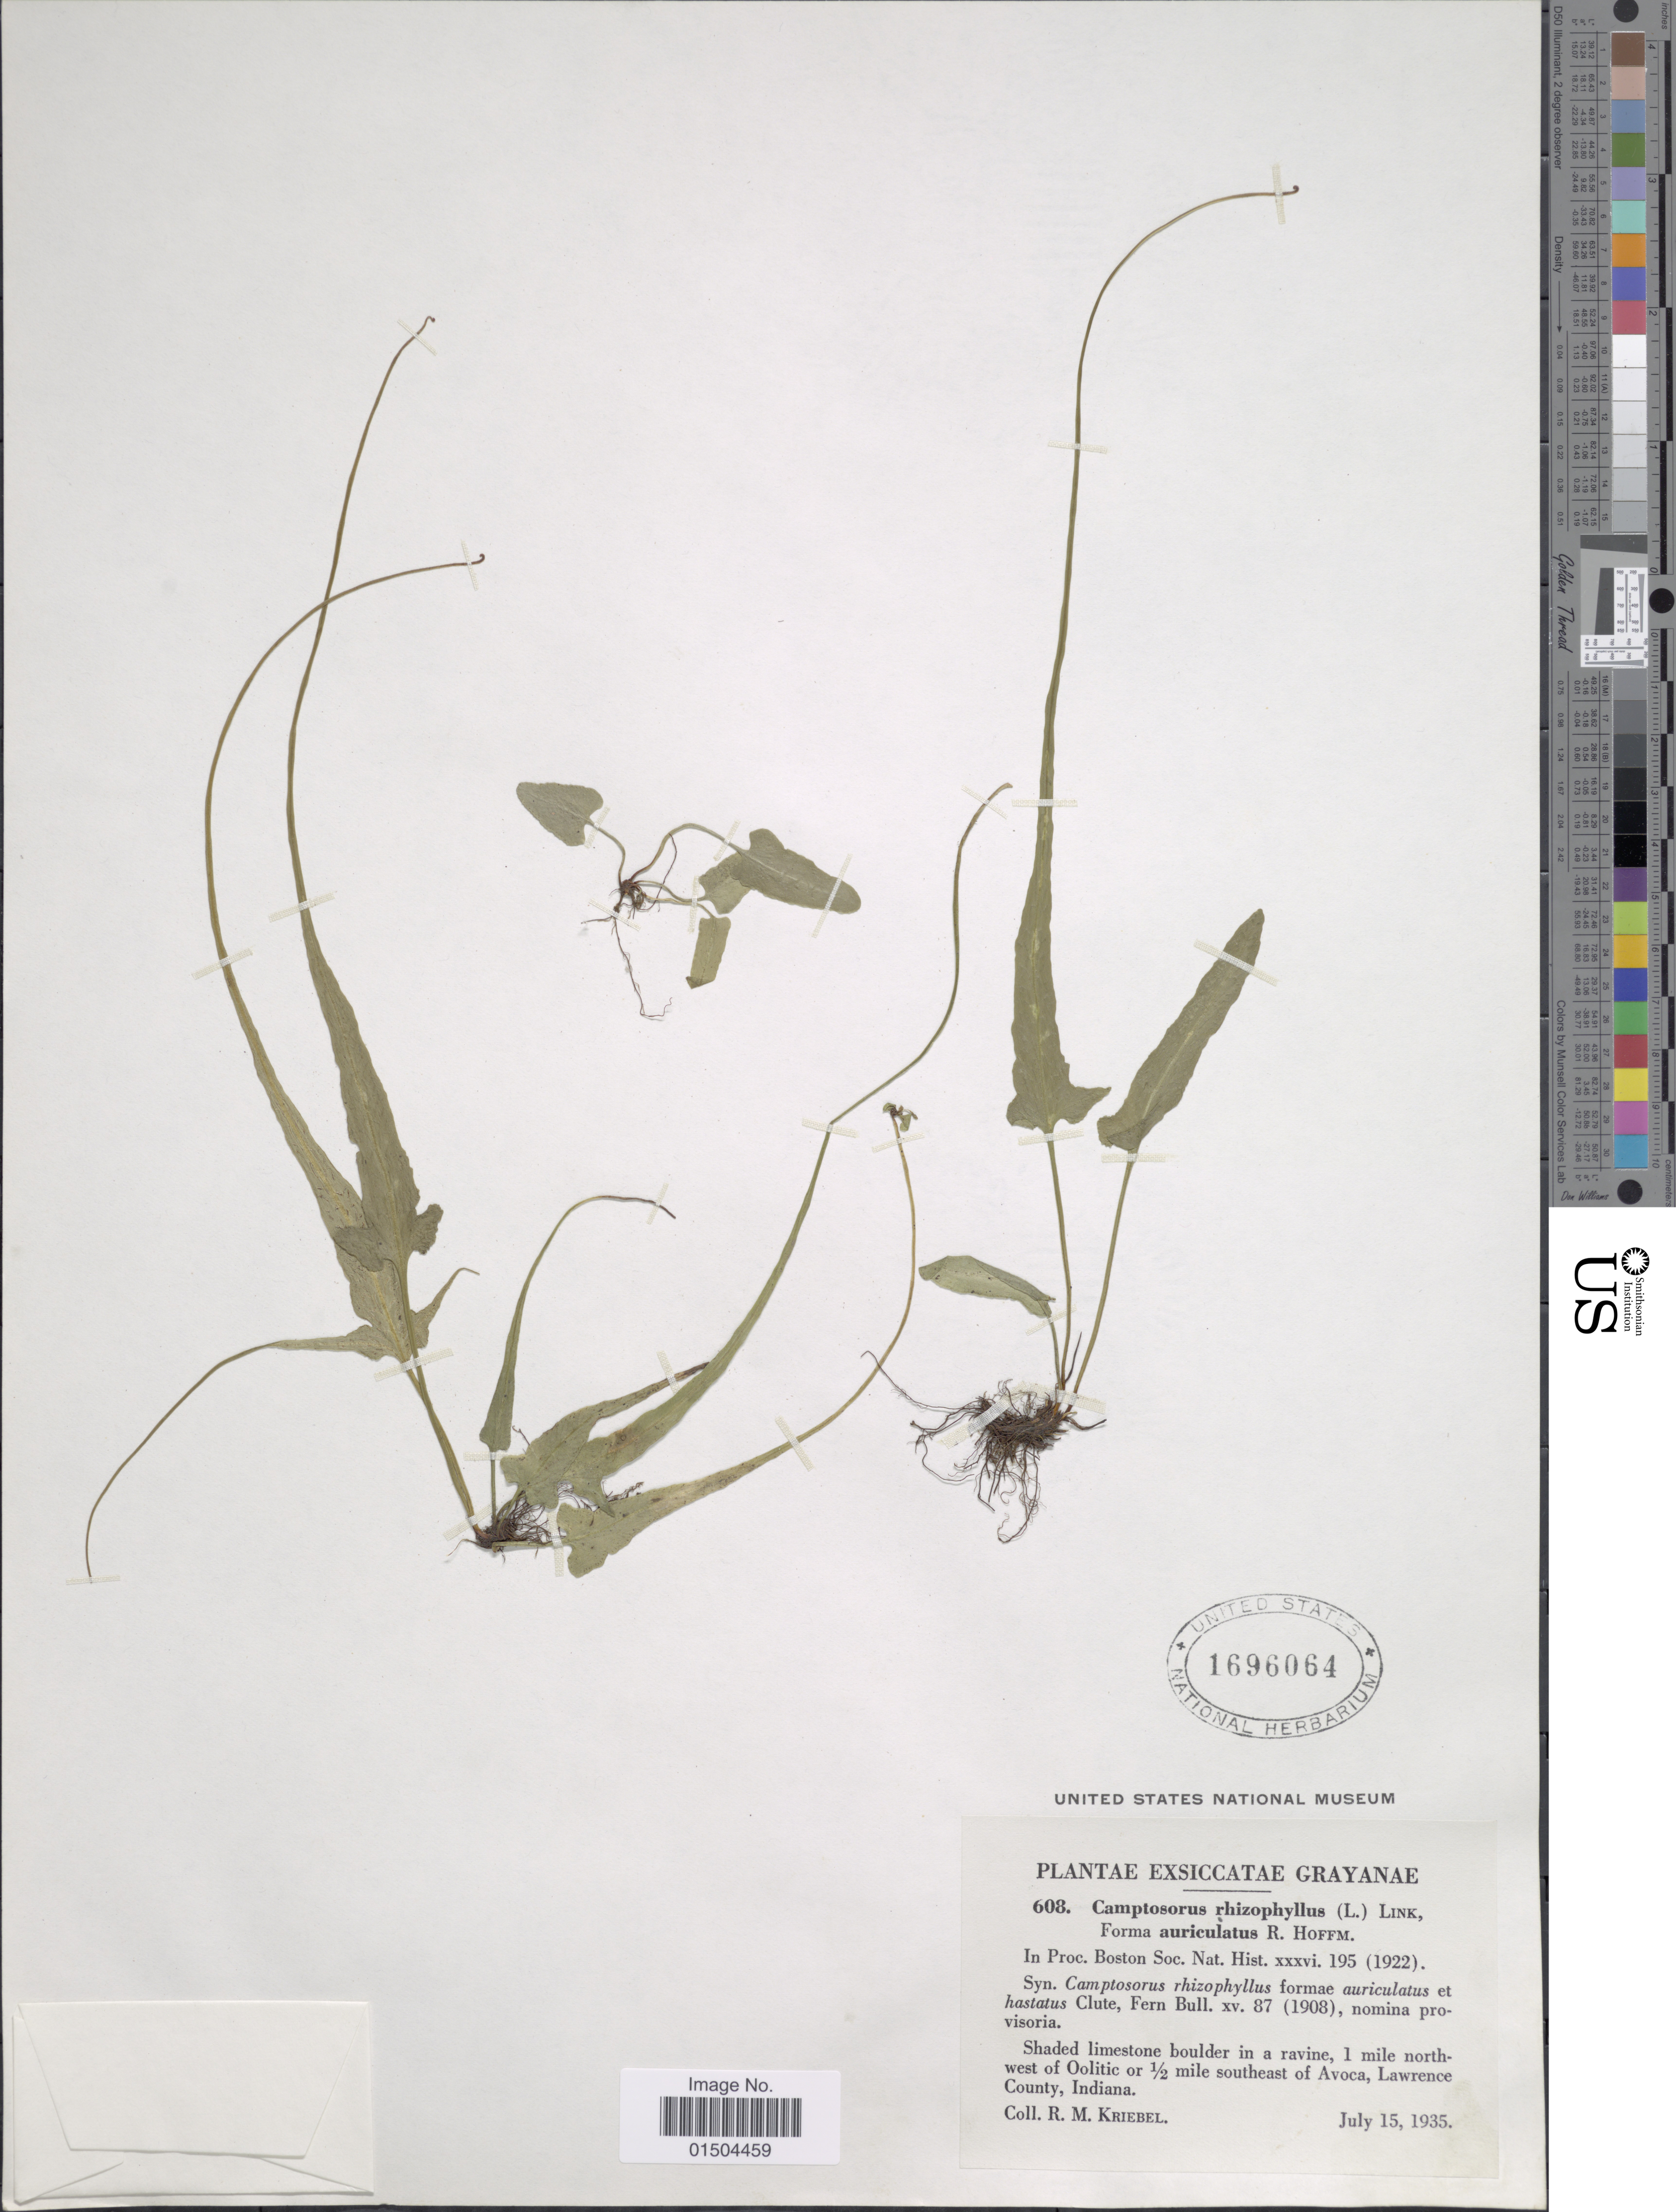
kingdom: Plantae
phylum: Tracheophyta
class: Polypodiopsida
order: Polypodiales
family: Aspleniaceae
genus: Asplenium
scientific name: Asplenium rhizophyllum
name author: L.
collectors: R. M. Kriebel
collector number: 608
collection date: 1935-07-15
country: United States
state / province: Indiana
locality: Shaded limestone boulder in a ravine, 1 mile north-west of Oolitic or ½ mile southeast of Avoca, Lawrence County.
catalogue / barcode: US 1696064